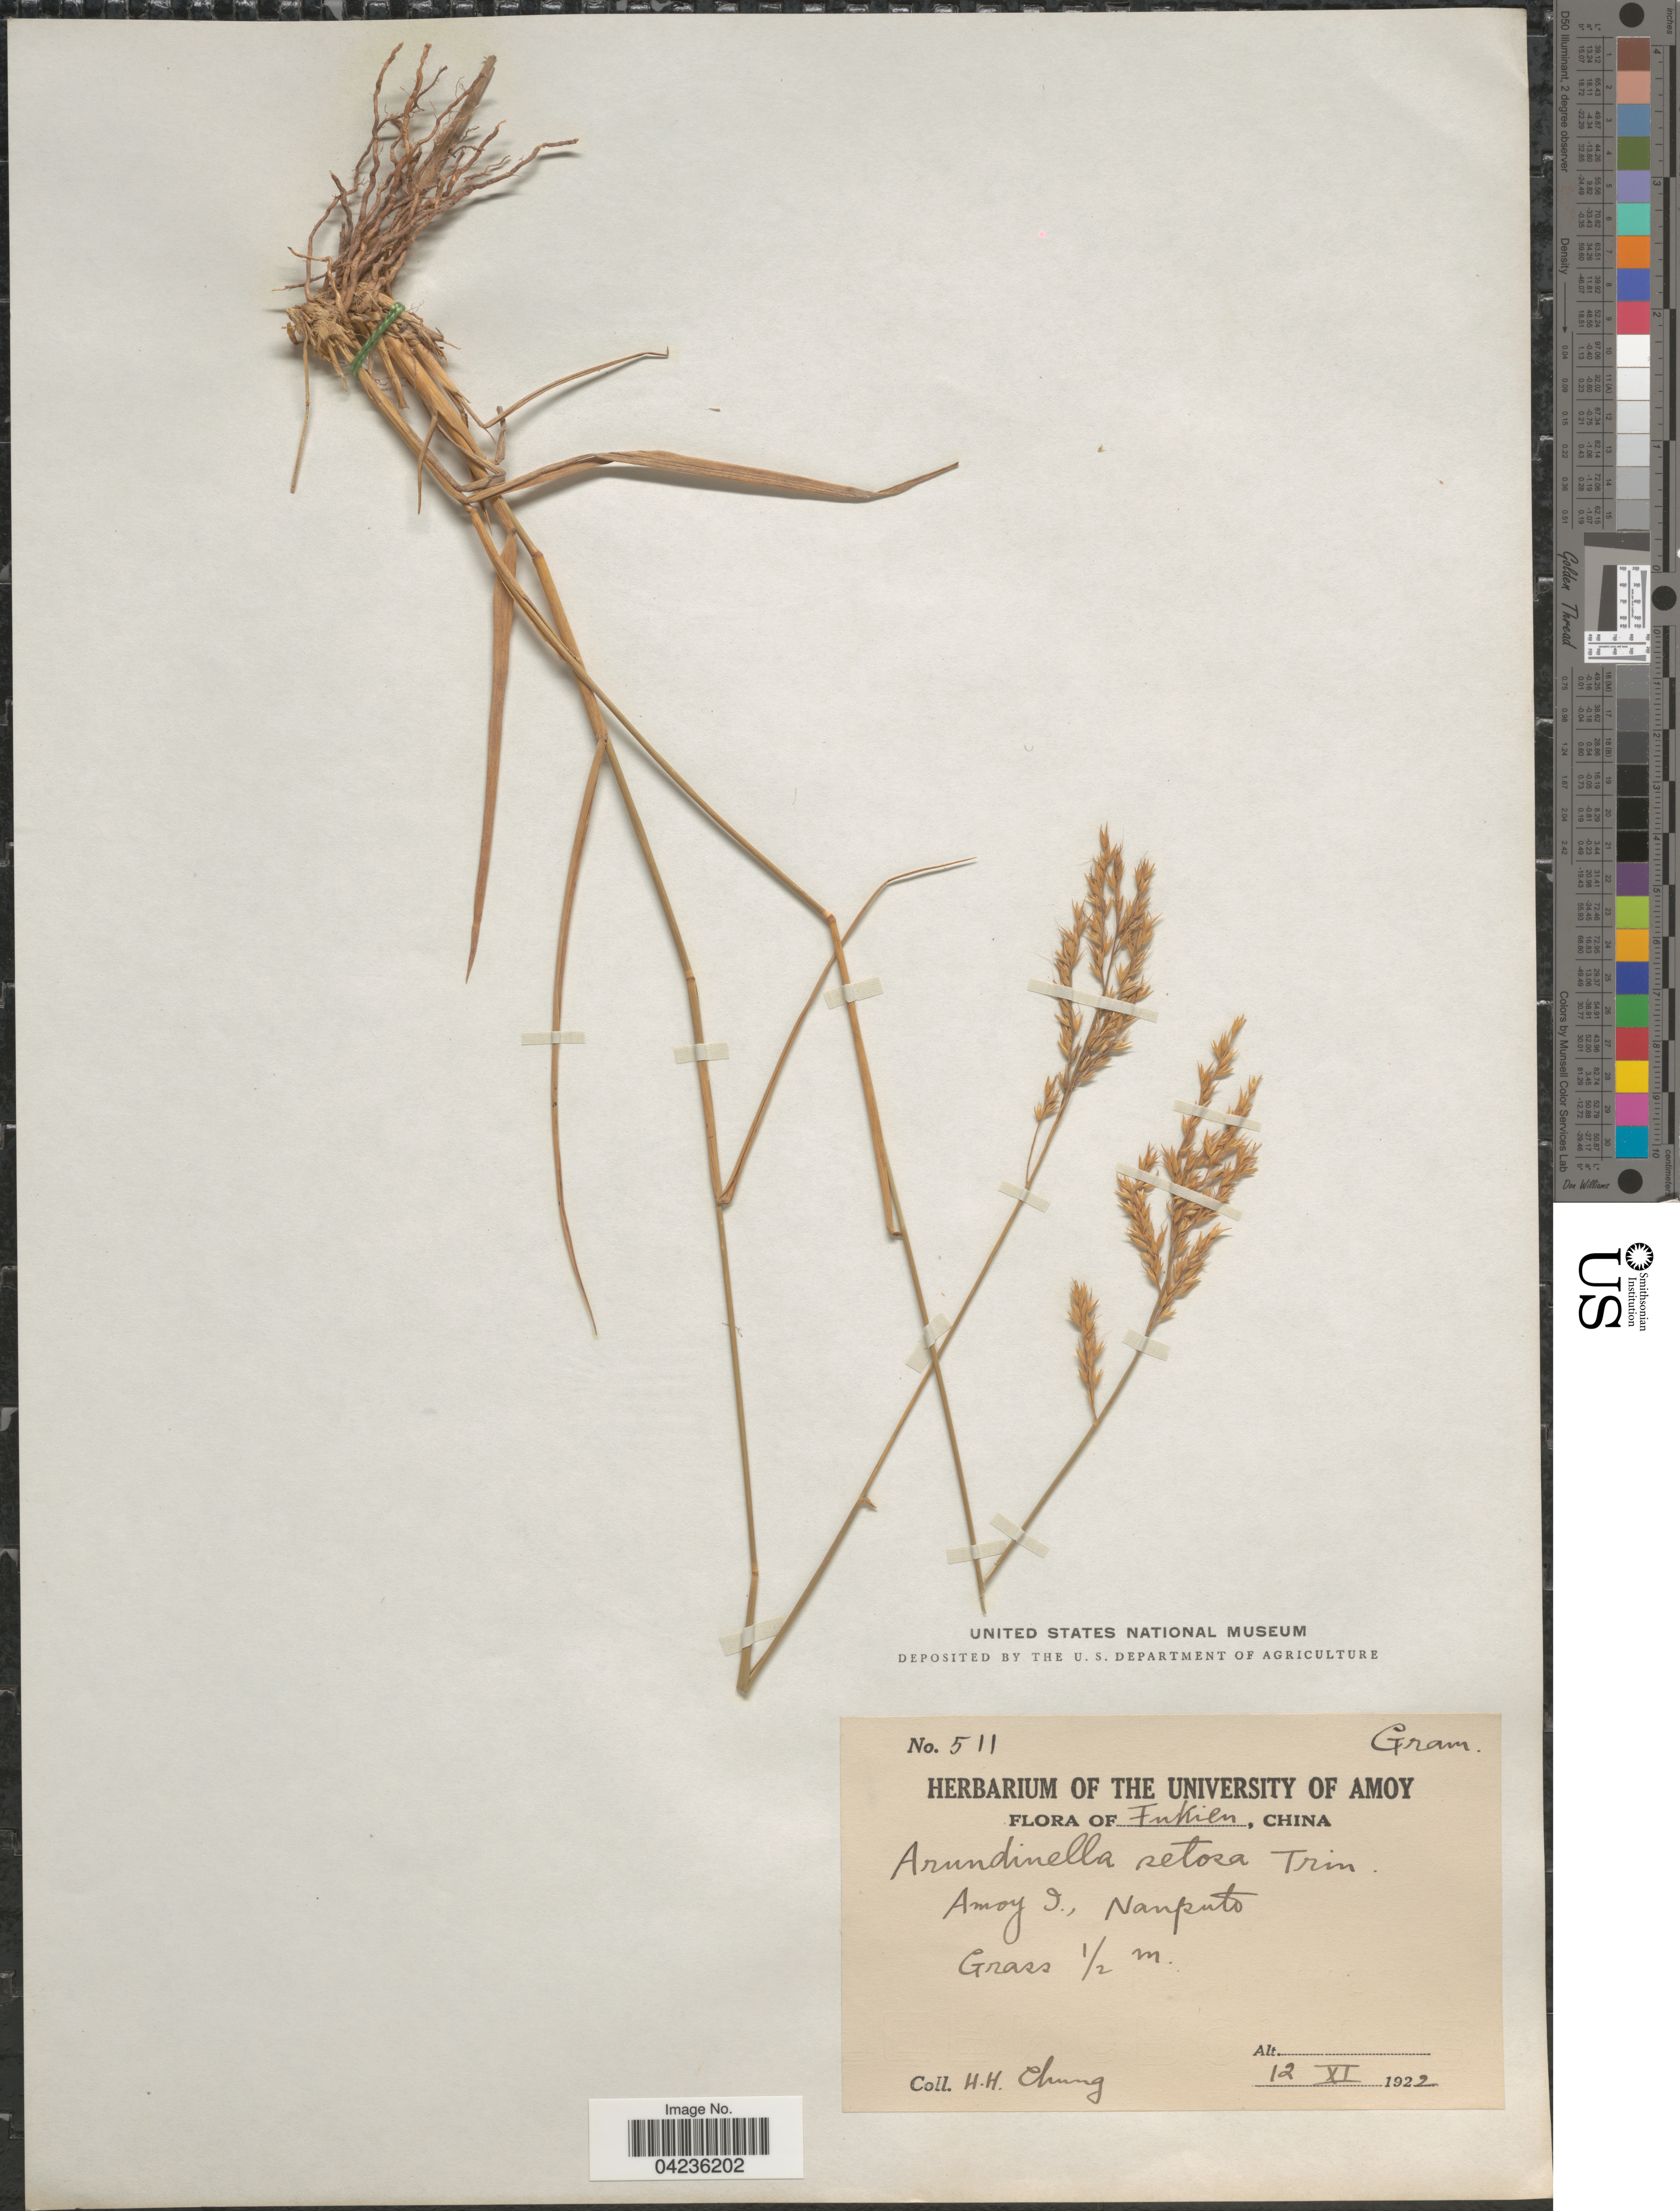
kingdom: Plantae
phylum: Tracheophyta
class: Liliopsida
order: Poales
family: Poaceae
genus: Arundinella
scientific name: Arundinella setosa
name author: Trin.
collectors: H. Chung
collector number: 511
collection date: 1922-11-12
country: China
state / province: Fujian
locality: Fukien. Amoy I., Nanputo.